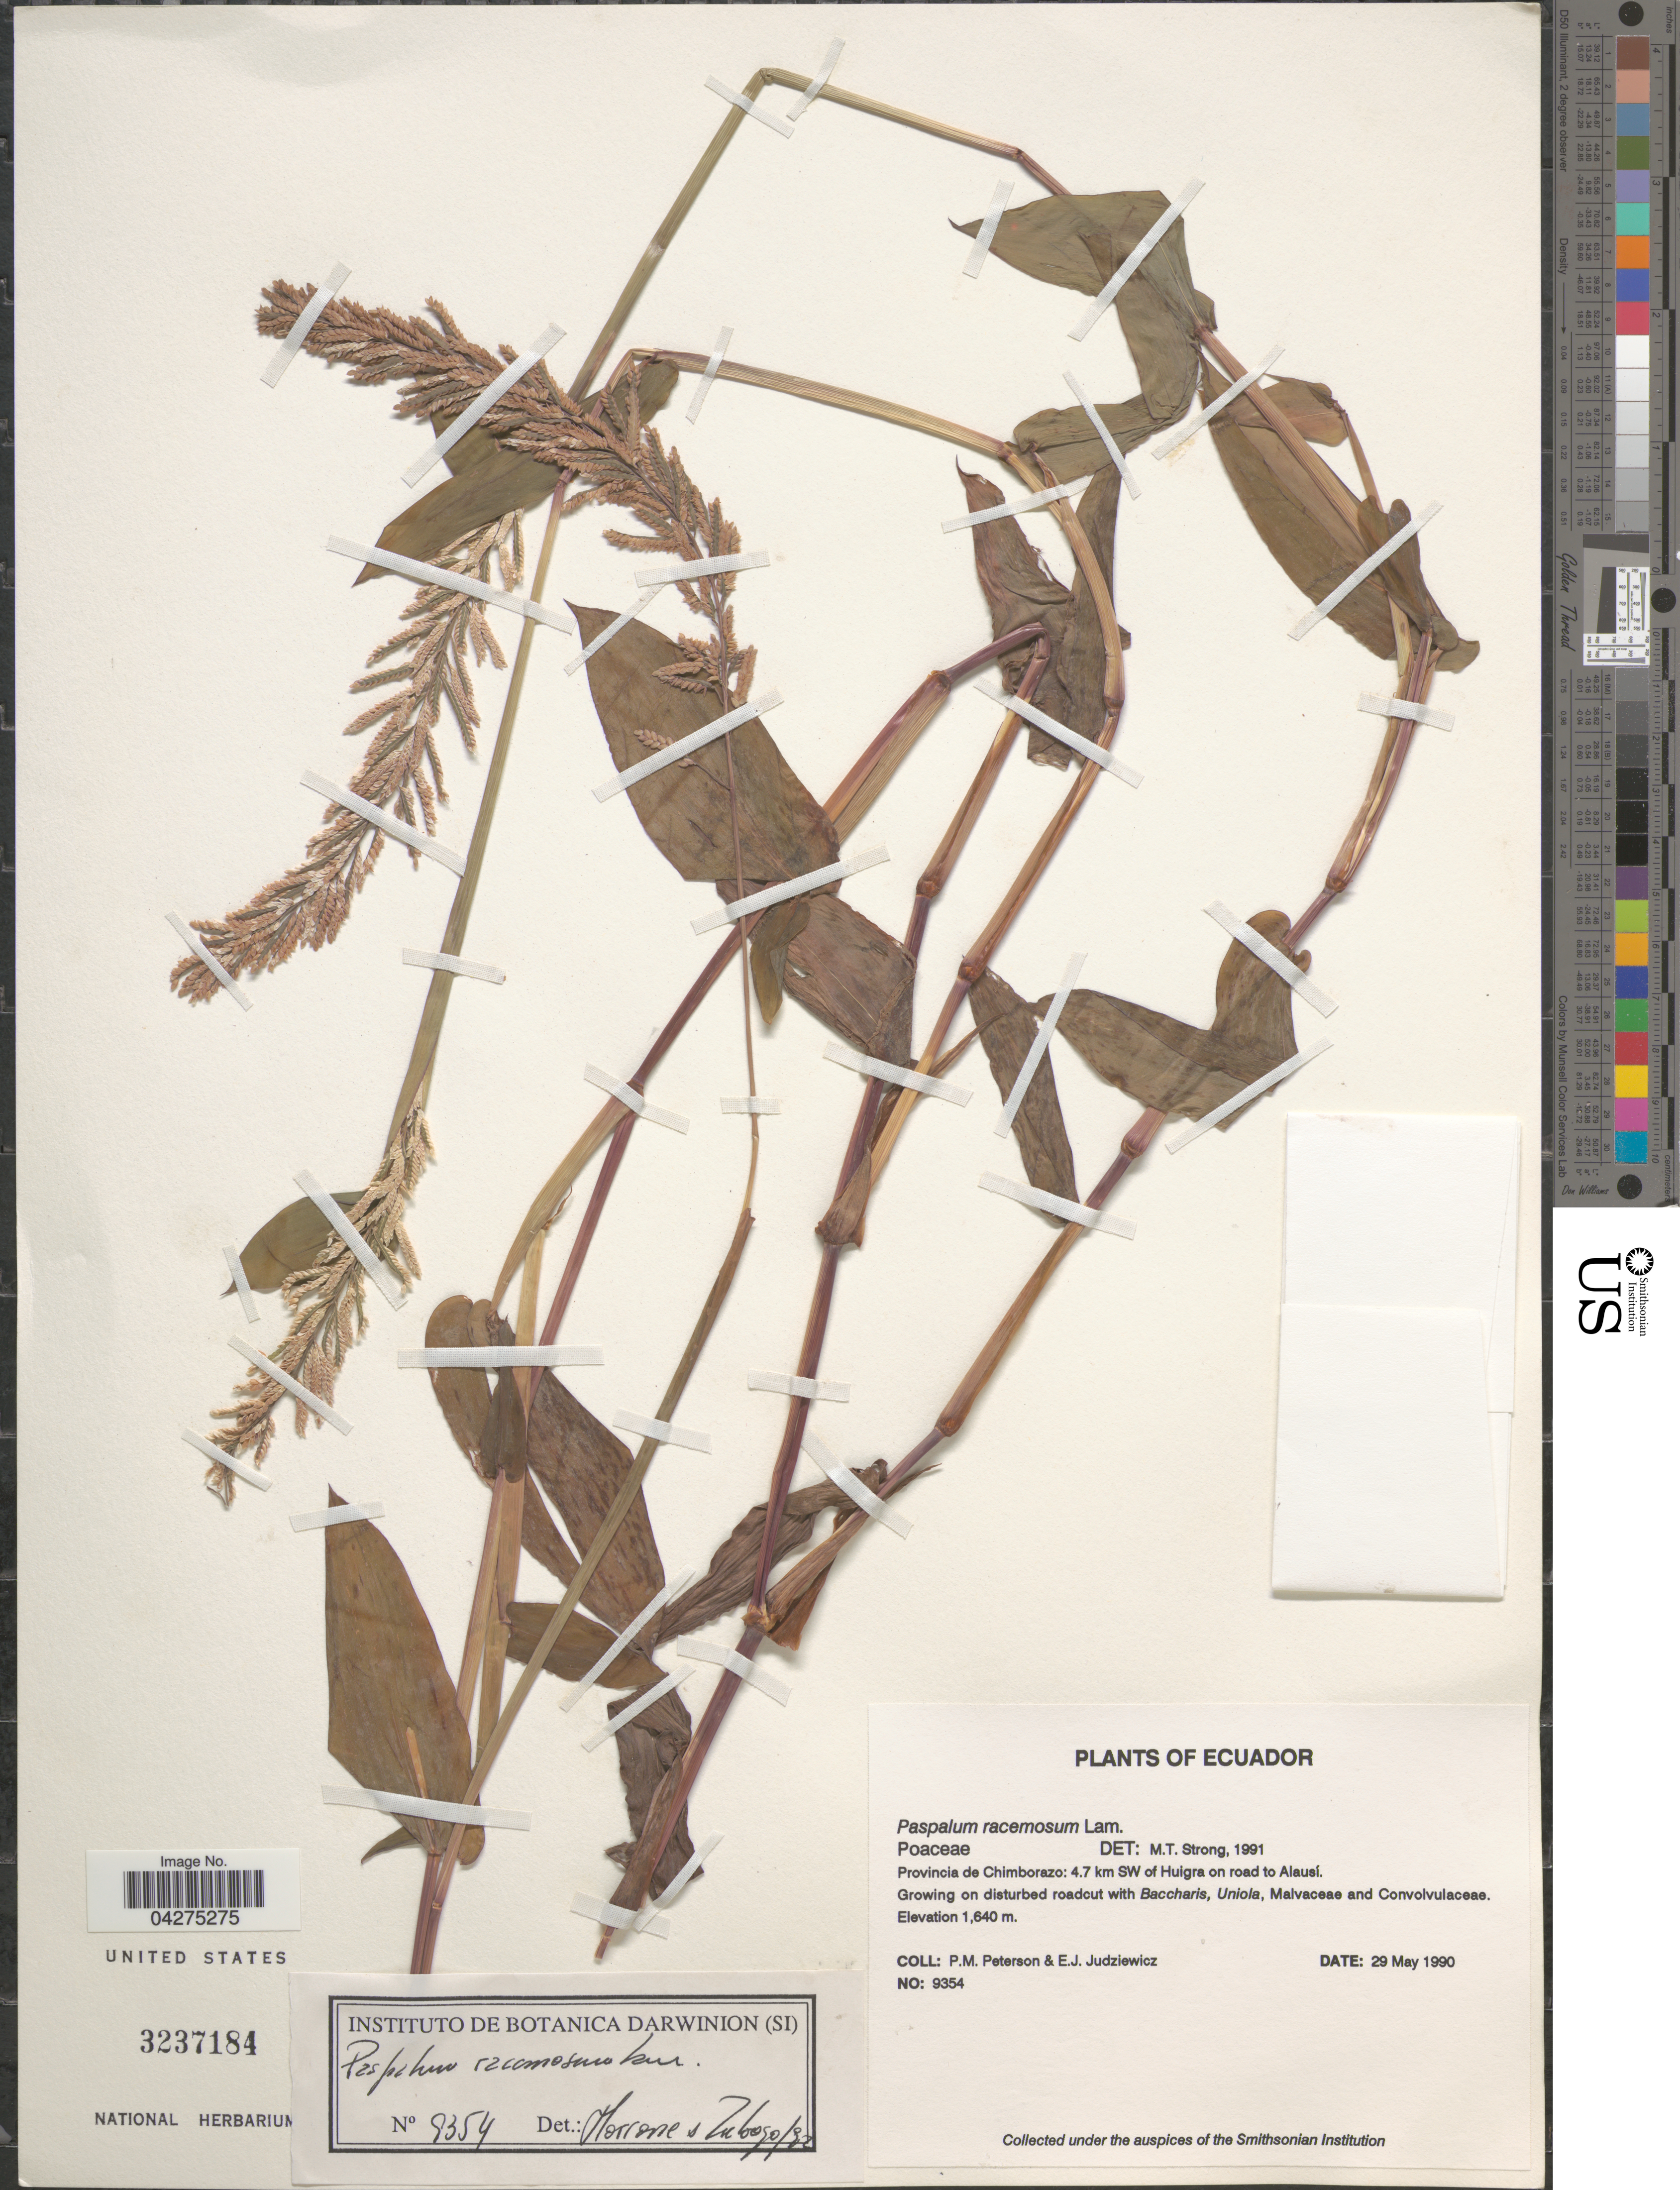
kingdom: Plantae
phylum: Tracheophyta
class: Liliopsida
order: Poales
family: Poaceae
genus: Paspalum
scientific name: Paspalum racemosum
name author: Lam.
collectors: P. M. Peterson & E. J. Judziewicz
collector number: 9354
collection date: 1990-05-29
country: Ecuador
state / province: Chimborazo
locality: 4.7 km SW of Huigra on road to Alausí.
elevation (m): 1640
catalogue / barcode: US 3237184